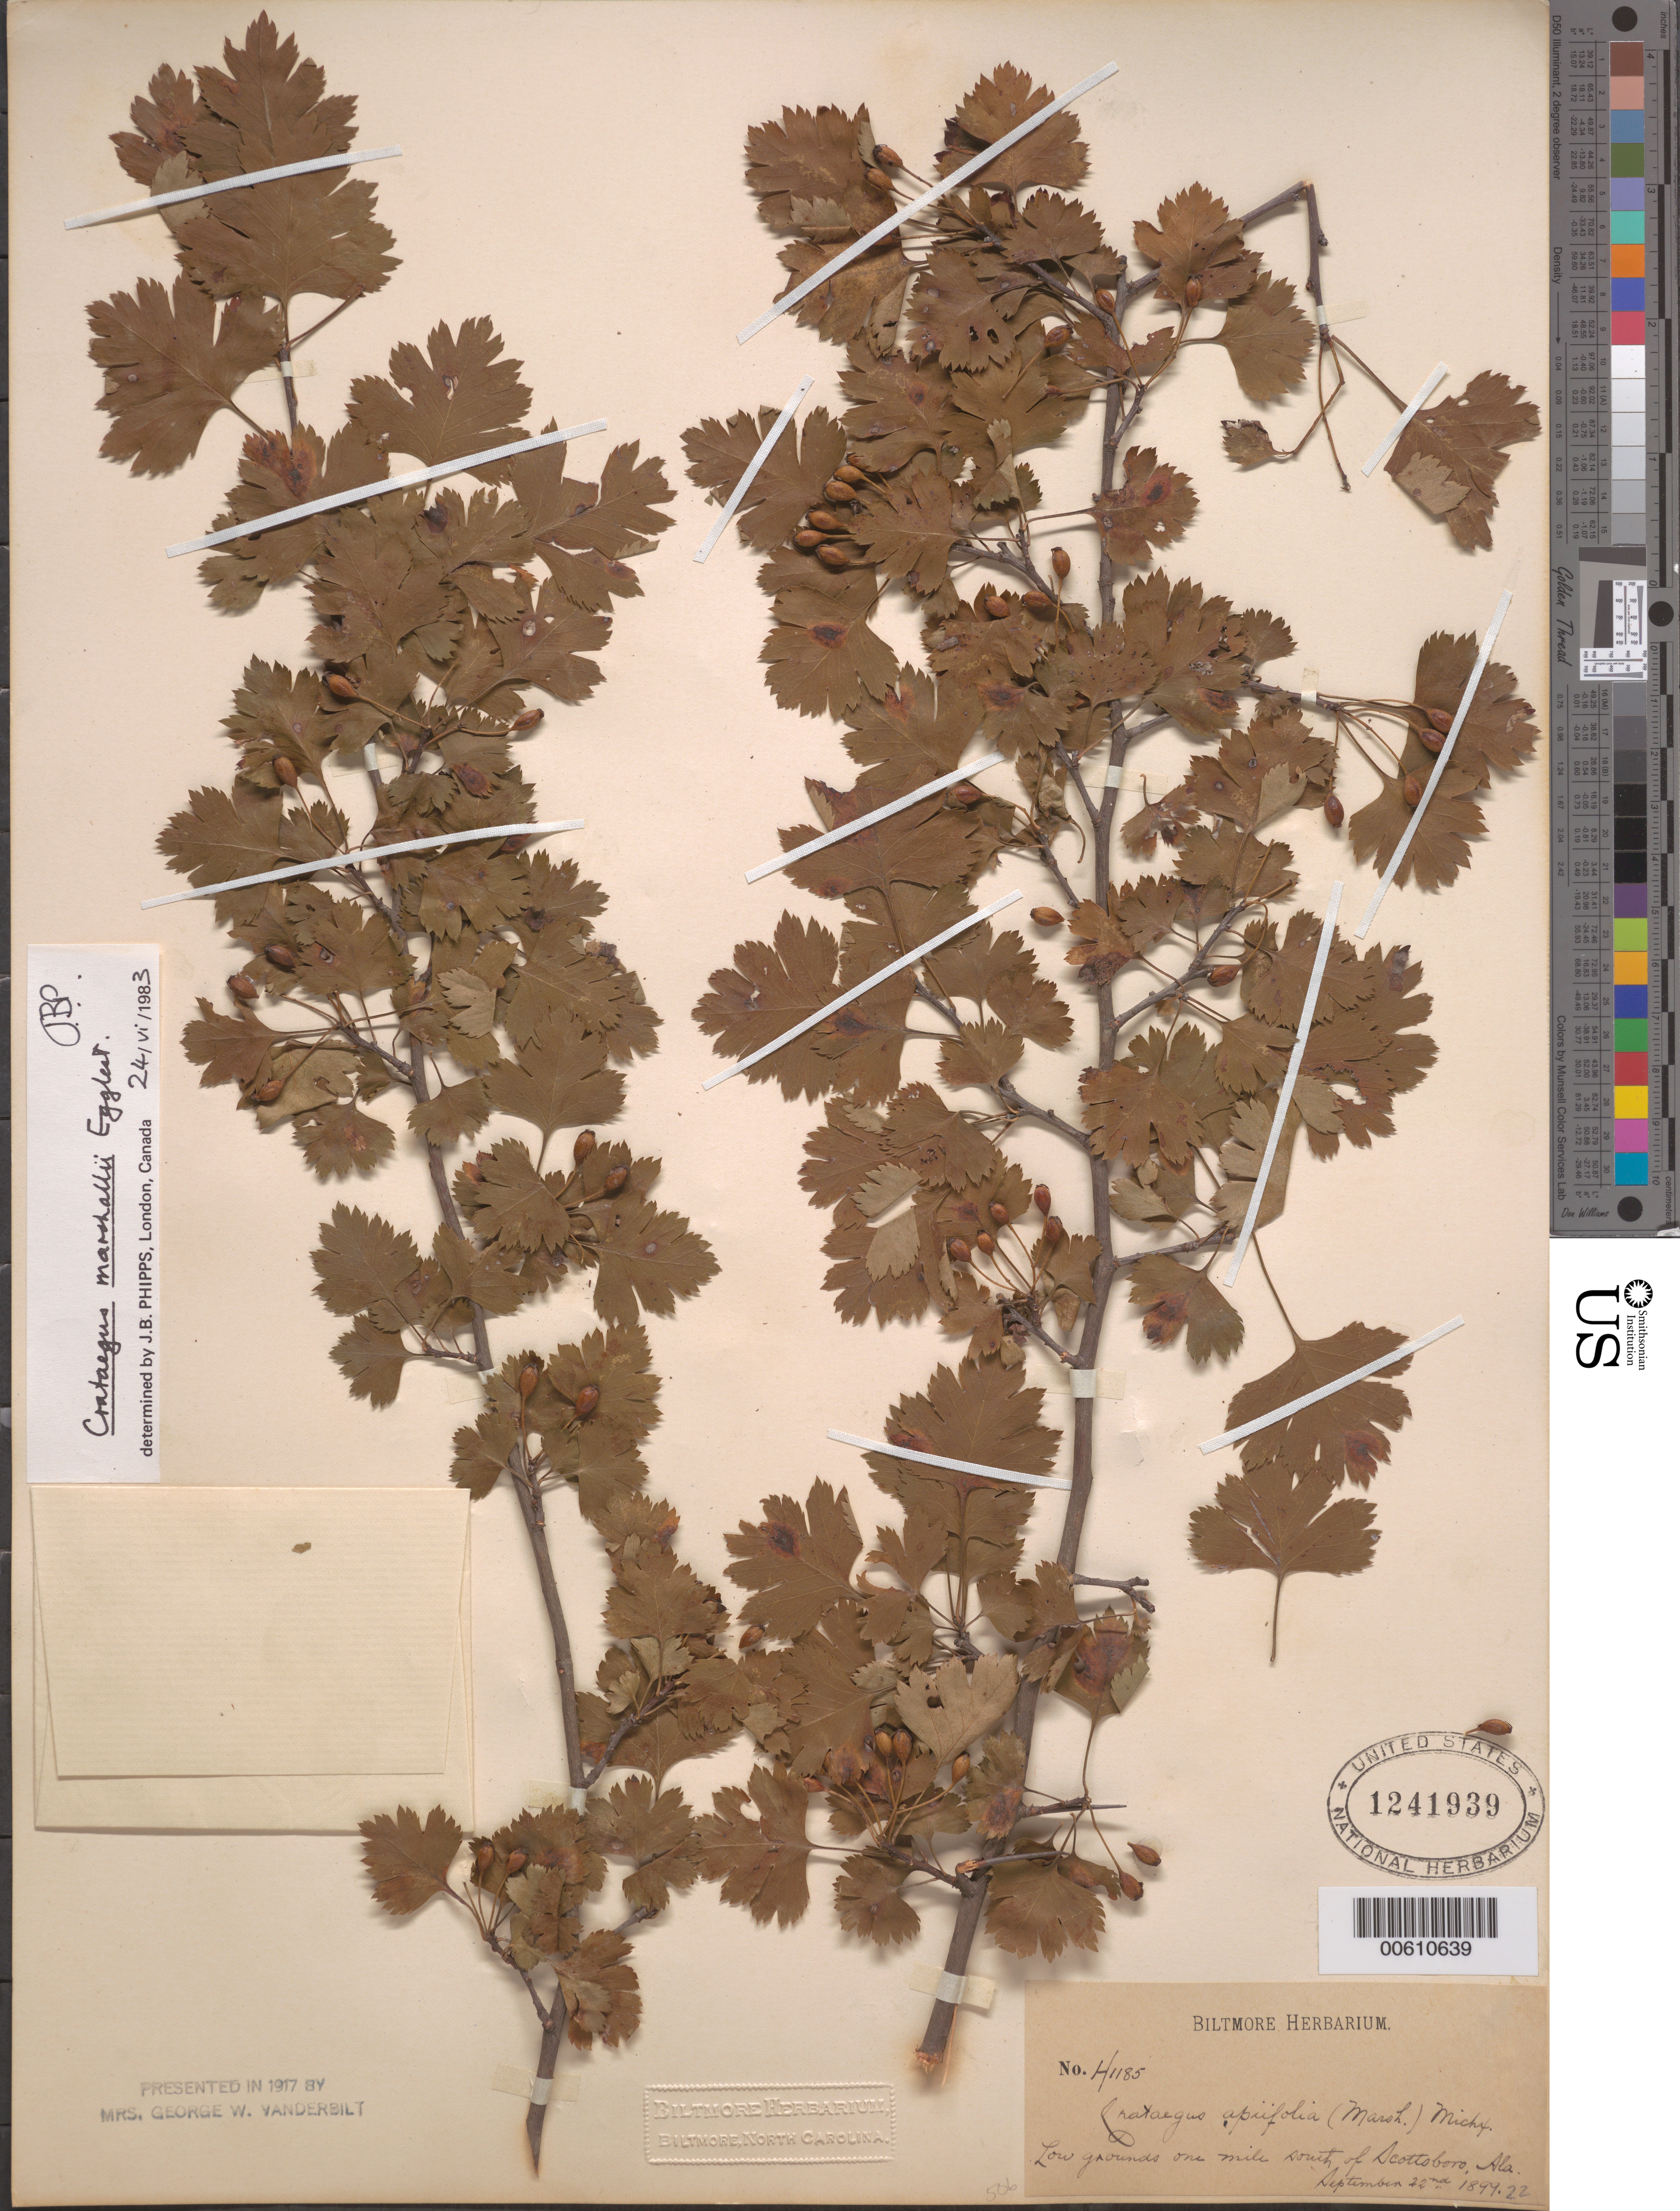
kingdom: Plantae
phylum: Tracheophyta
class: Magnoliopsida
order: Rosales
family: Rosaceae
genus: Crataegus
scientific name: Crataegus marshallii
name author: Eggl.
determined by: Phipps, James B., (UWO), University of Western Ontario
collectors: ex herb. Biltmore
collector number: H1185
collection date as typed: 22 Sep 1899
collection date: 1899-09-22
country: United States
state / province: Alabama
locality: One mile S of Scottsboro.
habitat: Low grounds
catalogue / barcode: US 1241939